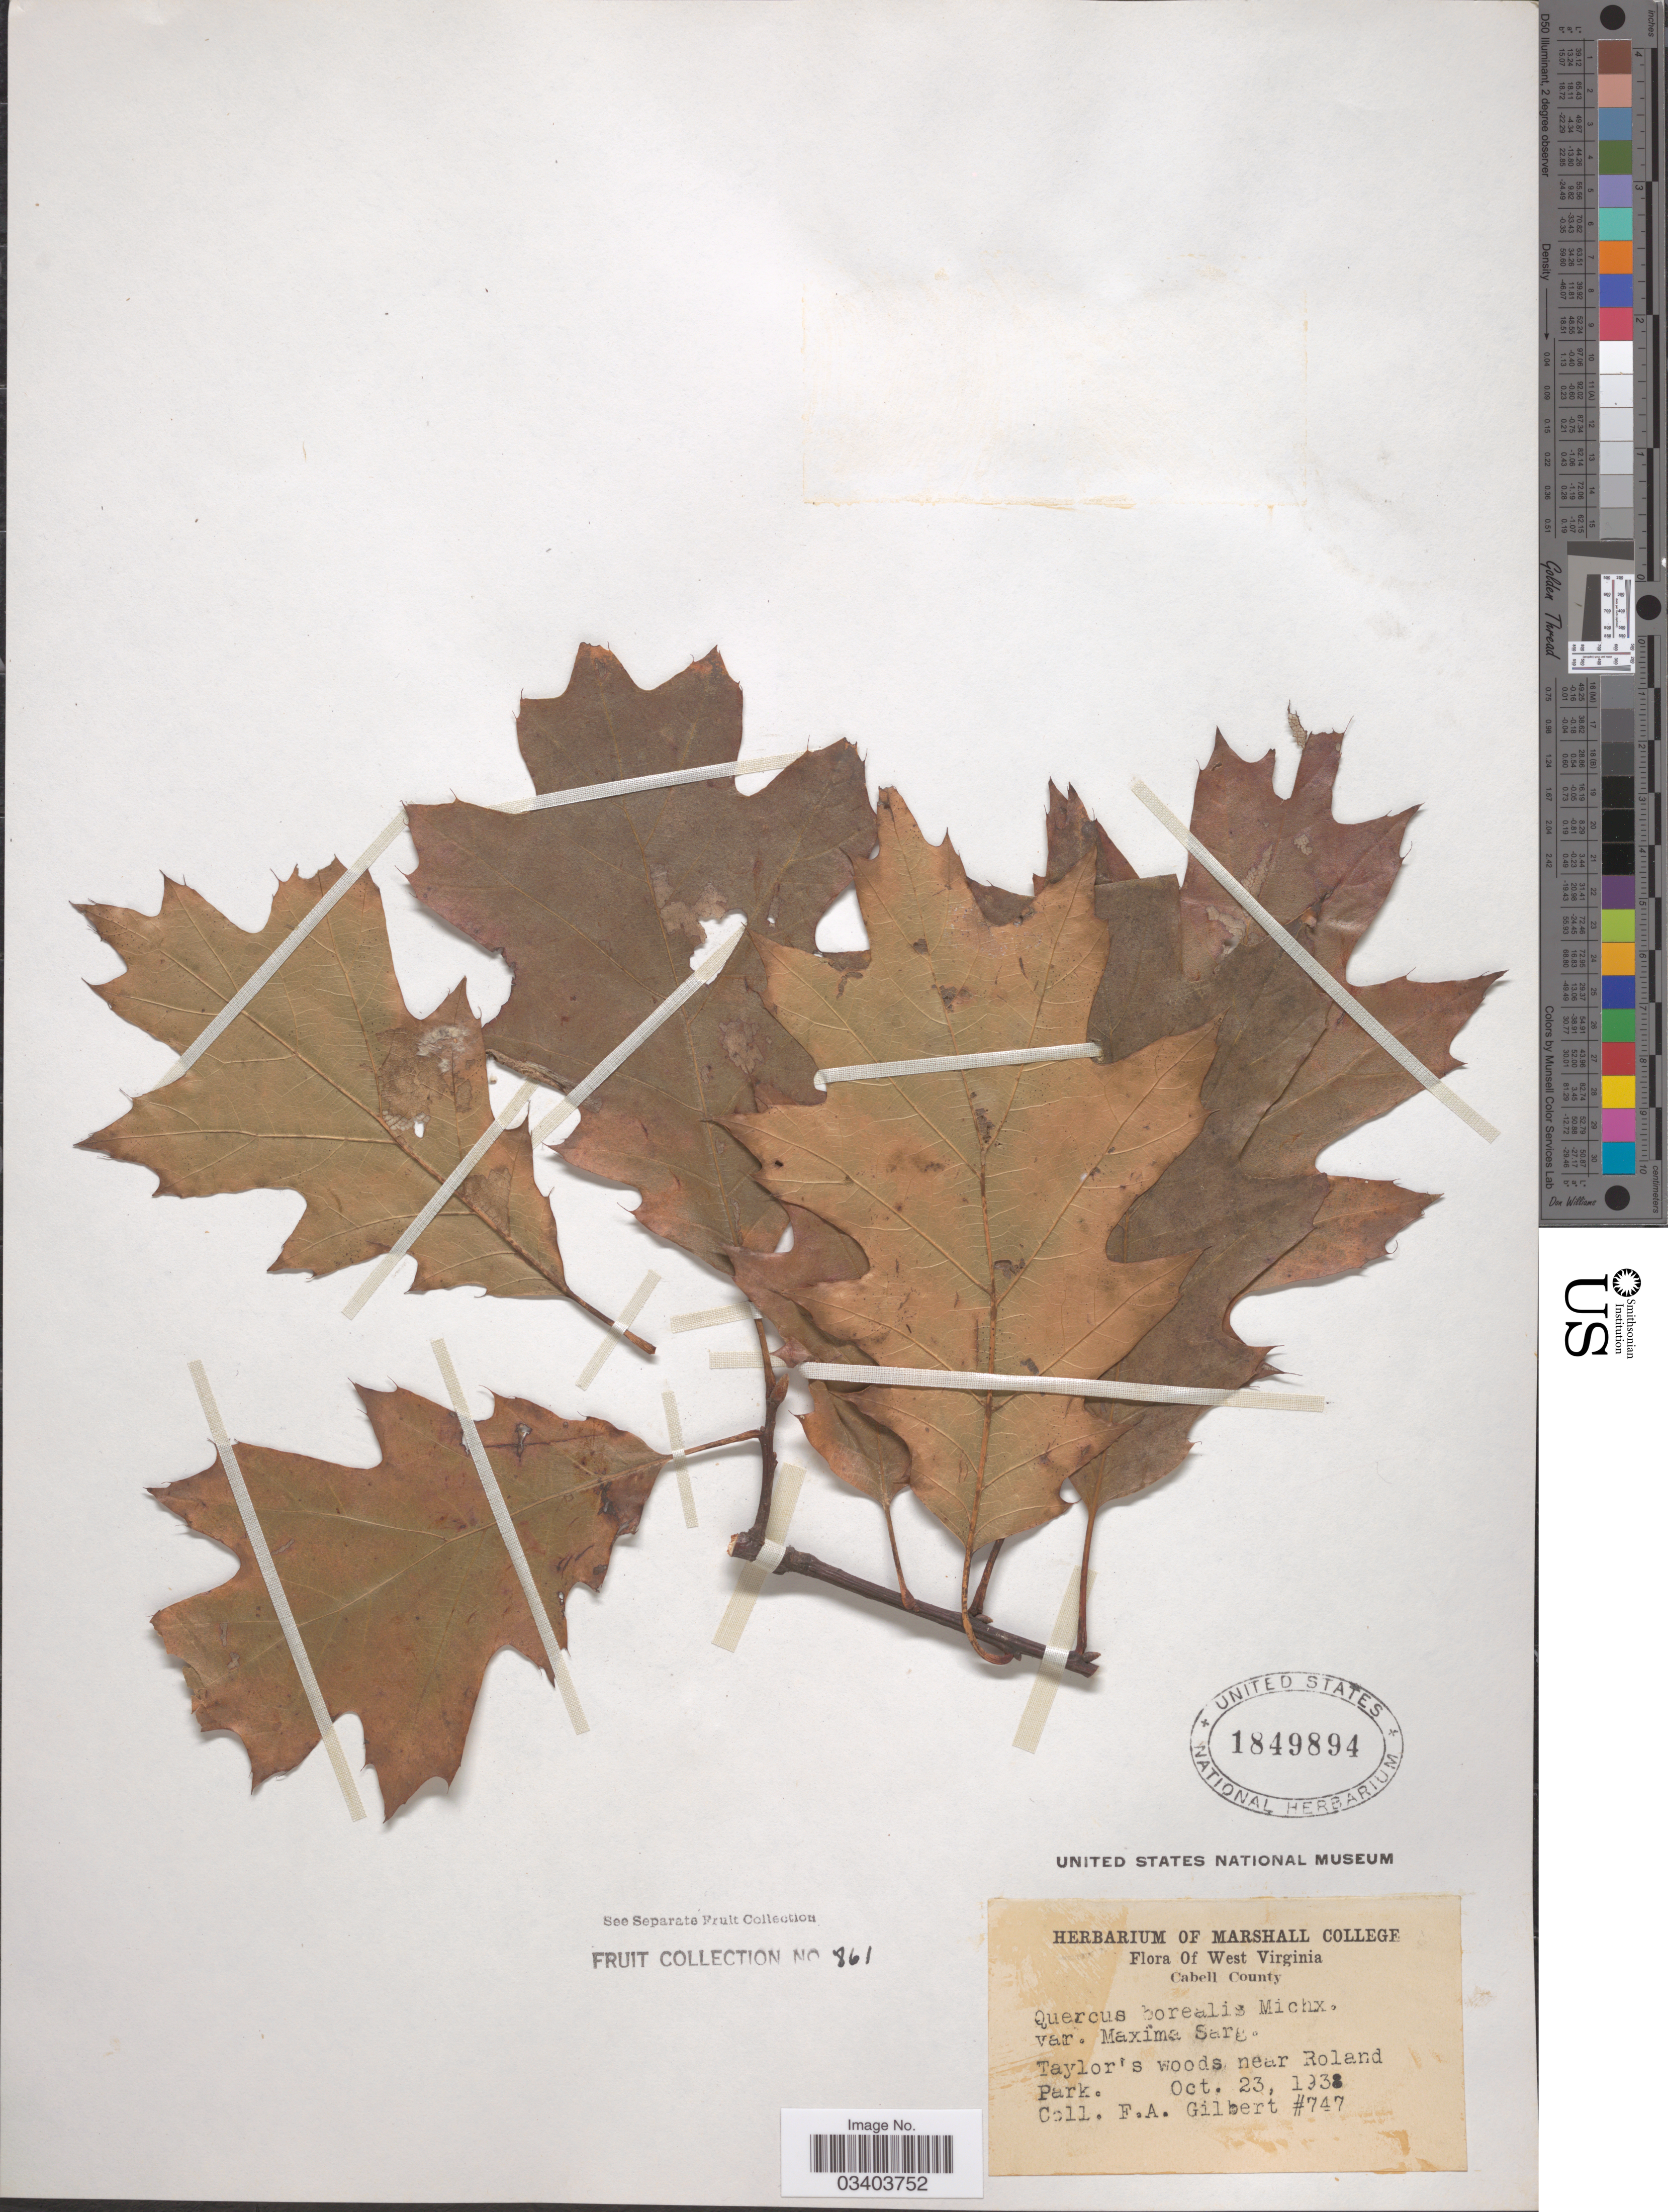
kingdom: Plantae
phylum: Tracheophyta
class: Magnoliopsida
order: Fagales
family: Fagaceae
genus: Quercus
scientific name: Quercus borealis var. maxima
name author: (Marshall) Sarg.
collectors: F. A. Gilbert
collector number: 747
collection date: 1938-10-23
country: United States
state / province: West Virginia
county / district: Cabell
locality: Cabell County. Taylor's woods near Roland Park.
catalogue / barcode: US 1849894